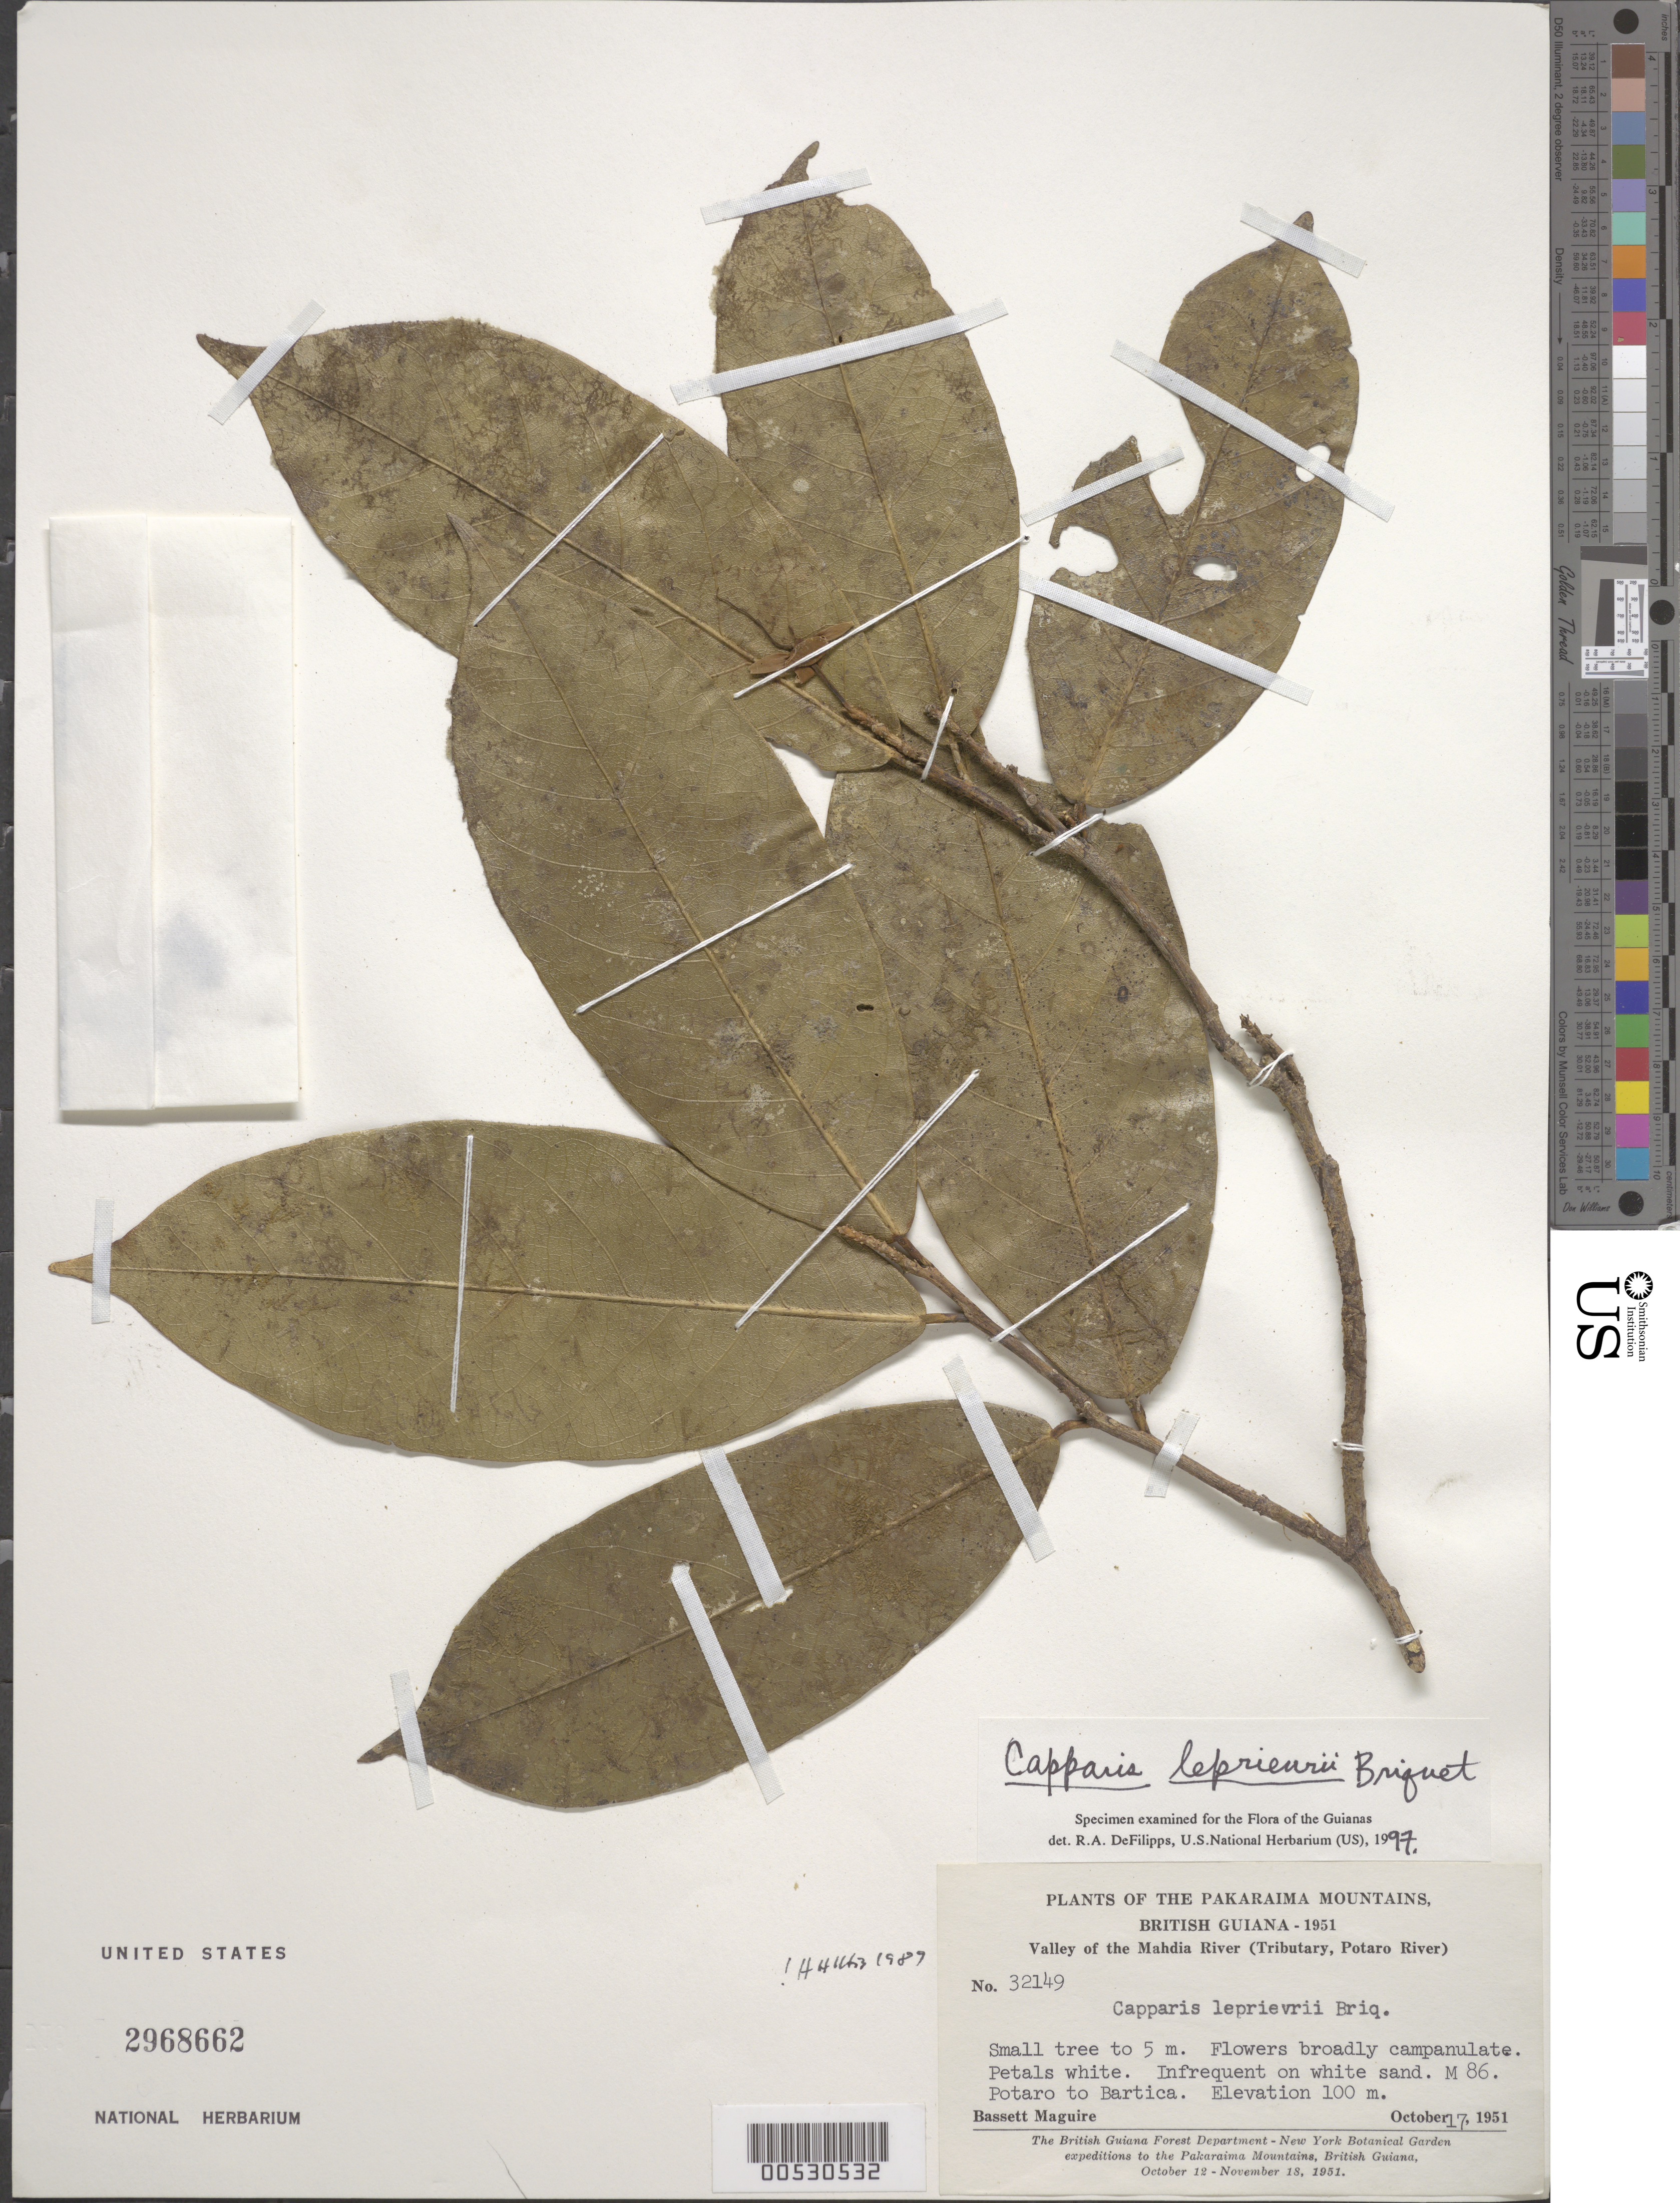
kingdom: Plantae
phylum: Tracheophyta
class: Magnoliopsida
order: Brassicales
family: Capparaceae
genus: Capparis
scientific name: Capparis leprieurii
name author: Briq.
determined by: DeFilipps, R. A.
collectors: B. Maguire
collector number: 32149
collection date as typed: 17-Oct-51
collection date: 1951-10-17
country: Guyana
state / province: Potaro-Siparuni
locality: Bartica-Potaro Road, mile 86, Mahdia River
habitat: White sand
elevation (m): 100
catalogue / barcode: US 2968662